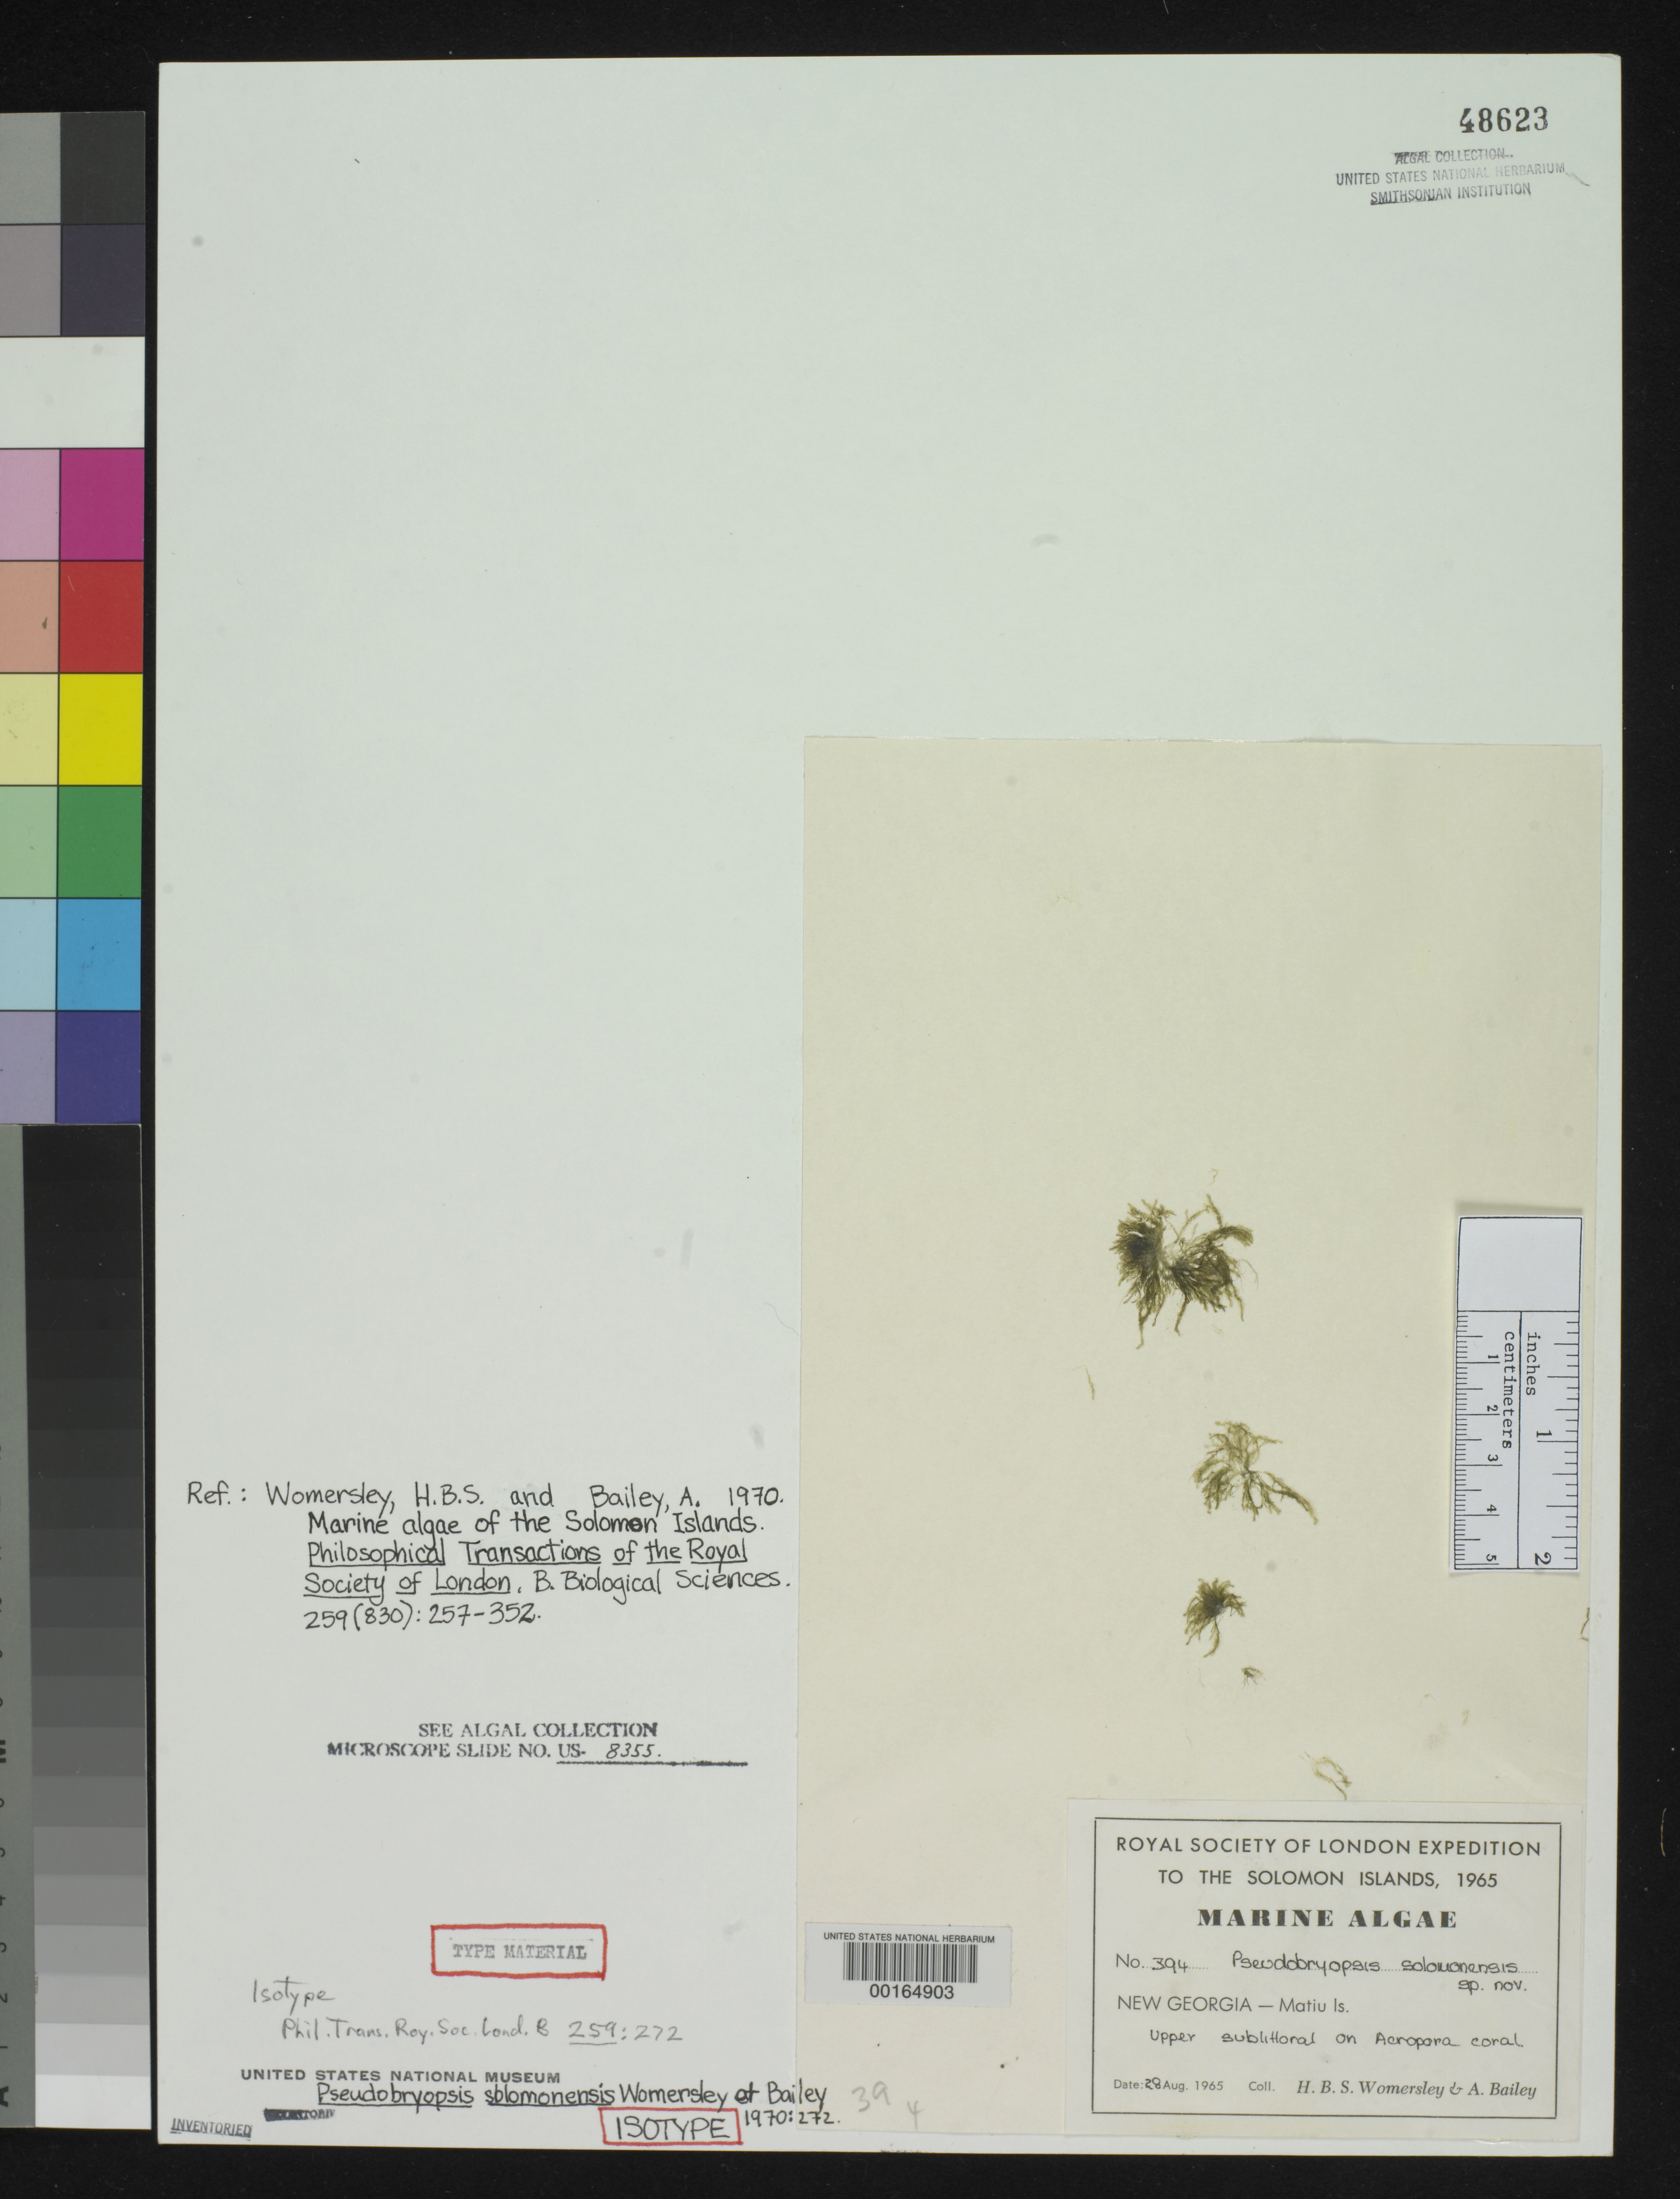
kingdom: Plantae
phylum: Chlorophyta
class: Ulvophyceae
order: Bryopsidales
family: Bryopsidaceae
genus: Pseudobryopsis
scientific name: Pseudobryopsis solomonensis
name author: Womersley & A. Bailey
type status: Isotype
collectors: H. B. S. Womersley & A. Bailey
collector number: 394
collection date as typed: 28 Aug 1965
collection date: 1965-08-28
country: Solomon Islands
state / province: Western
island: Matiu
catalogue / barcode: US 48623